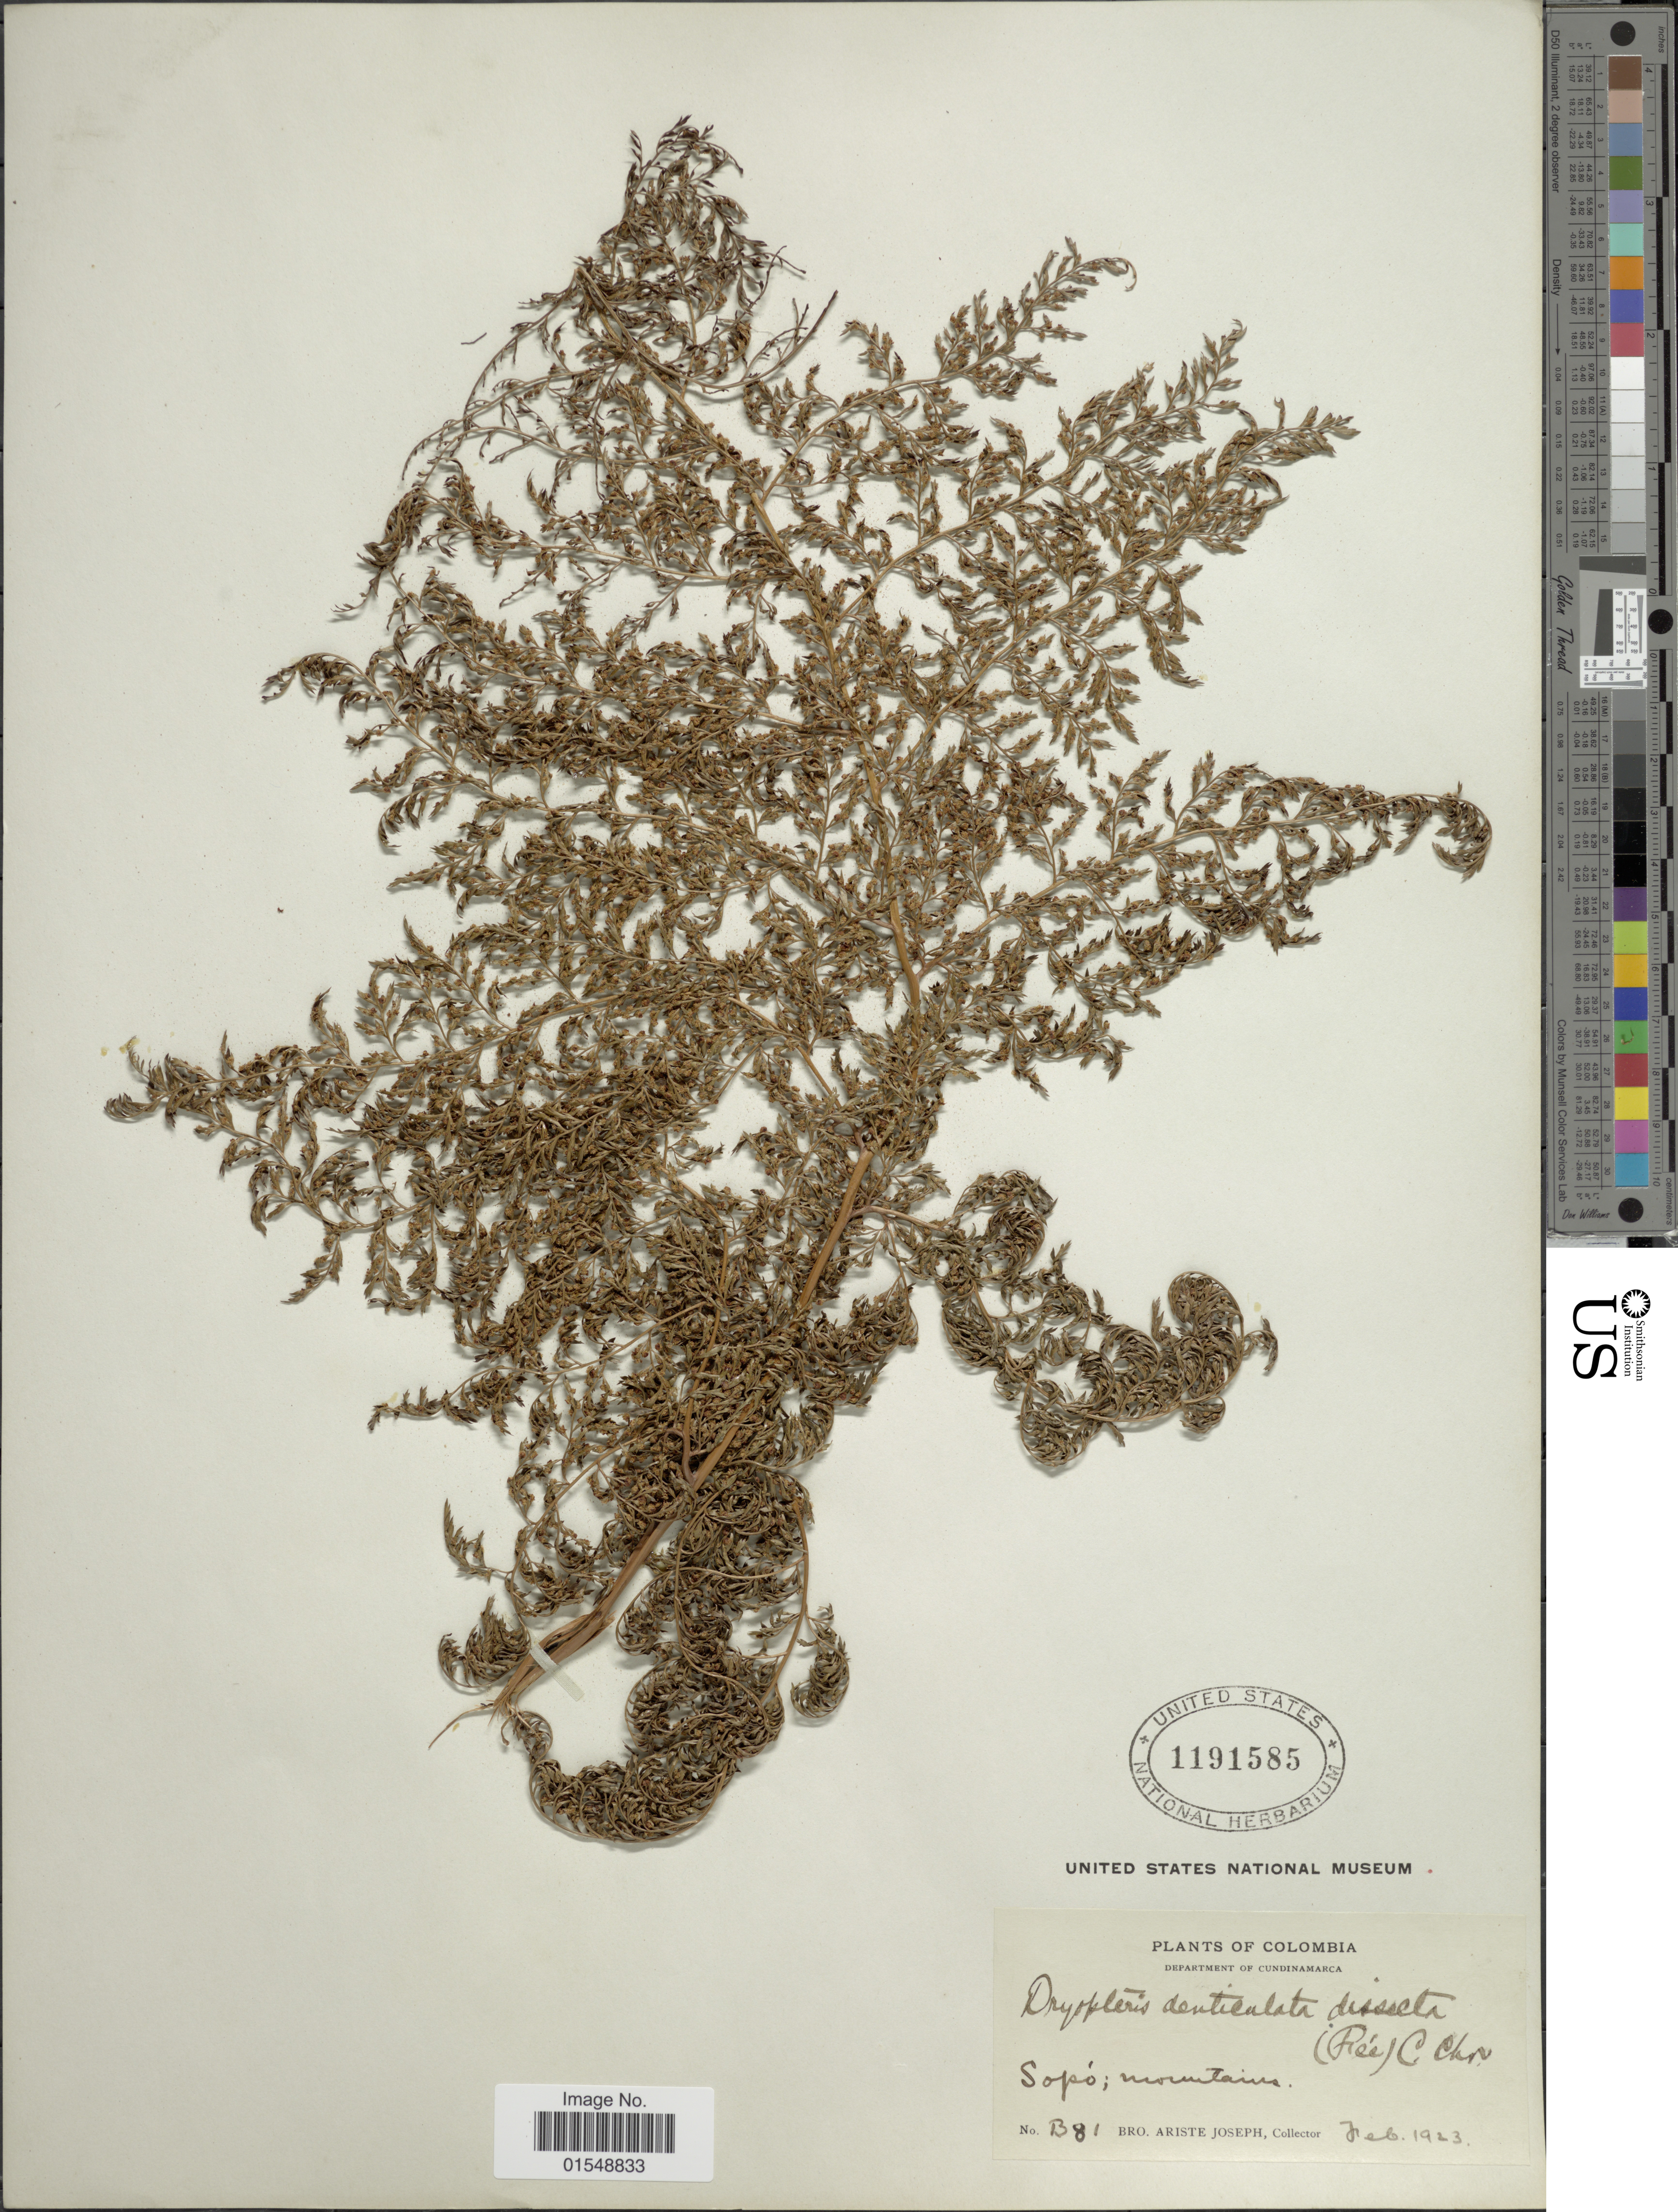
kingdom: Plantae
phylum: Tracheophyta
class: Polypodiopsida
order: Polypodiales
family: Dryopteridaceae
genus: Arachniodes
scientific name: Arachniodes rigidissima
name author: (Hook.) Proctor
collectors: Bro. Ariste-Joseph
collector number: B81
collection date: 1923-02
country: Colombia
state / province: Cundinamarca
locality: Sopó; mountains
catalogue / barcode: US 1191585